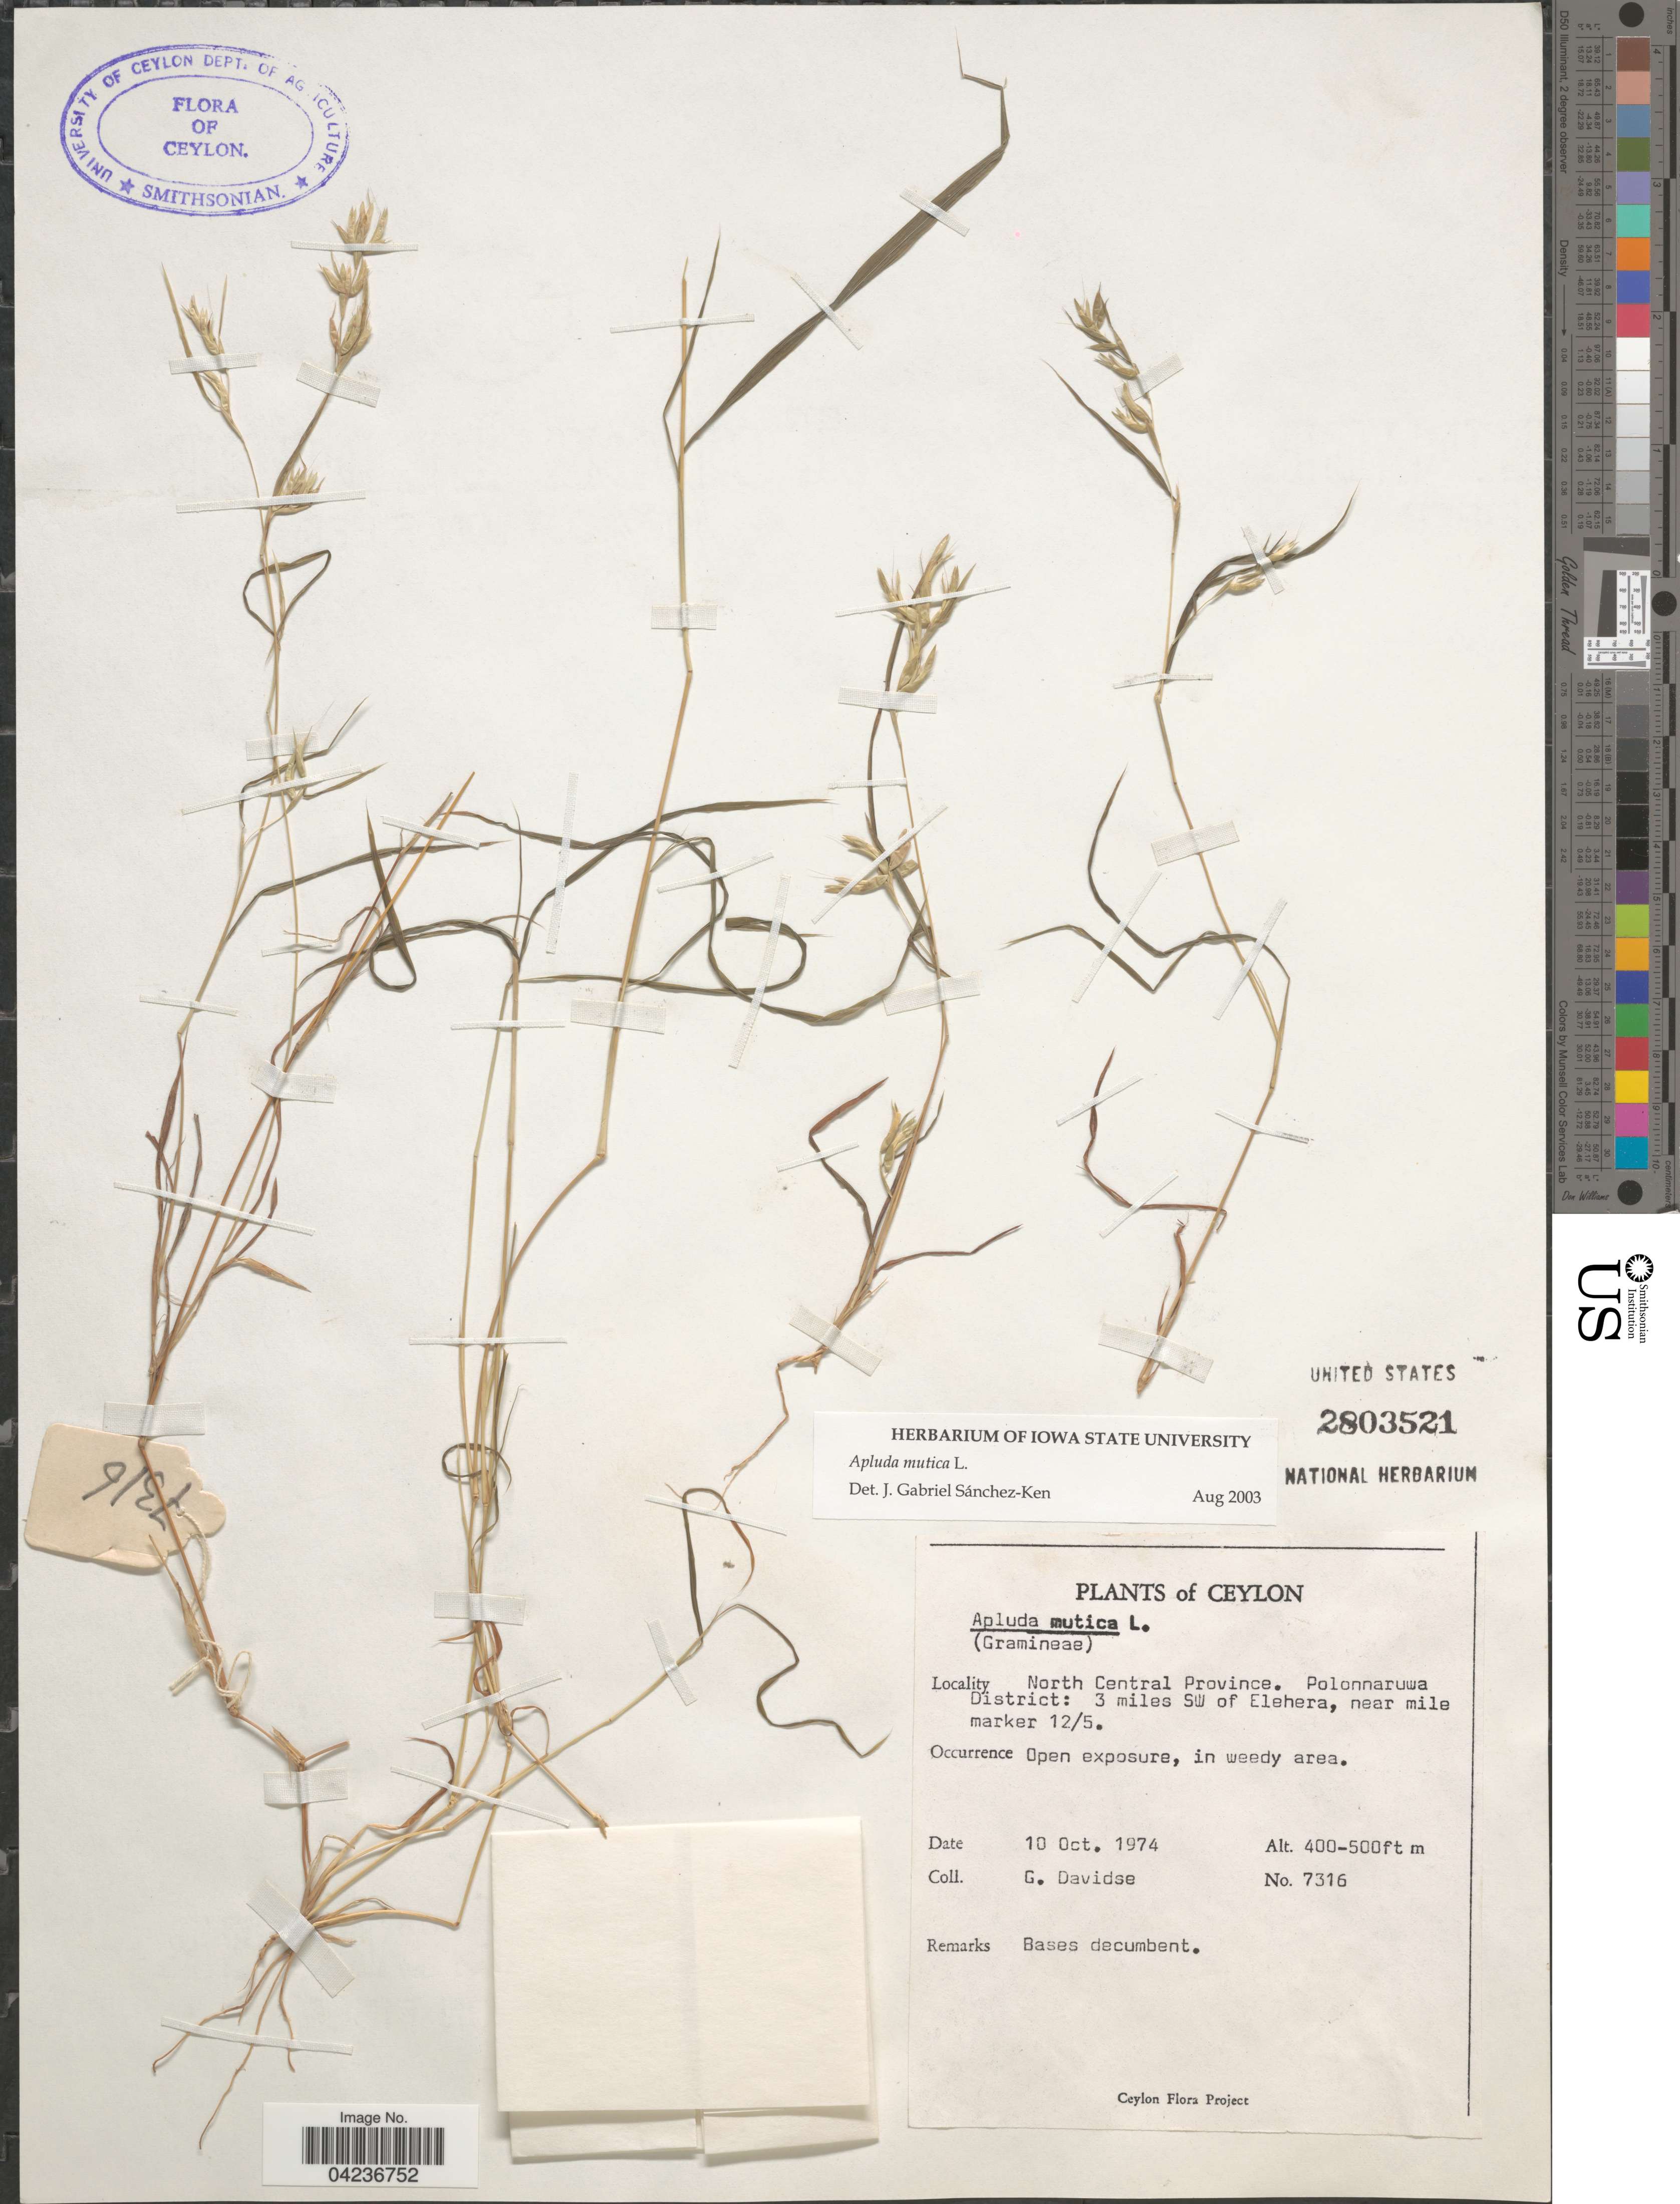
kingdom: Plantae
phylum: Tracheophyta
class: Liliopsida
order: Poales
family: Poaceae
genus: Apluda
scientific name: Apluda mutica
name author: L.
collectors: G. Davidse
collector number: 7316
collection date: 1974-10-10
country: Sri Lanka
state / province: North Central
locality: Ceylon. Polonnaruwa District: 3 miles SW of Elehera, near mile marker 12/5.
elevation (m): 122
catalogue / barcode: US 2803521